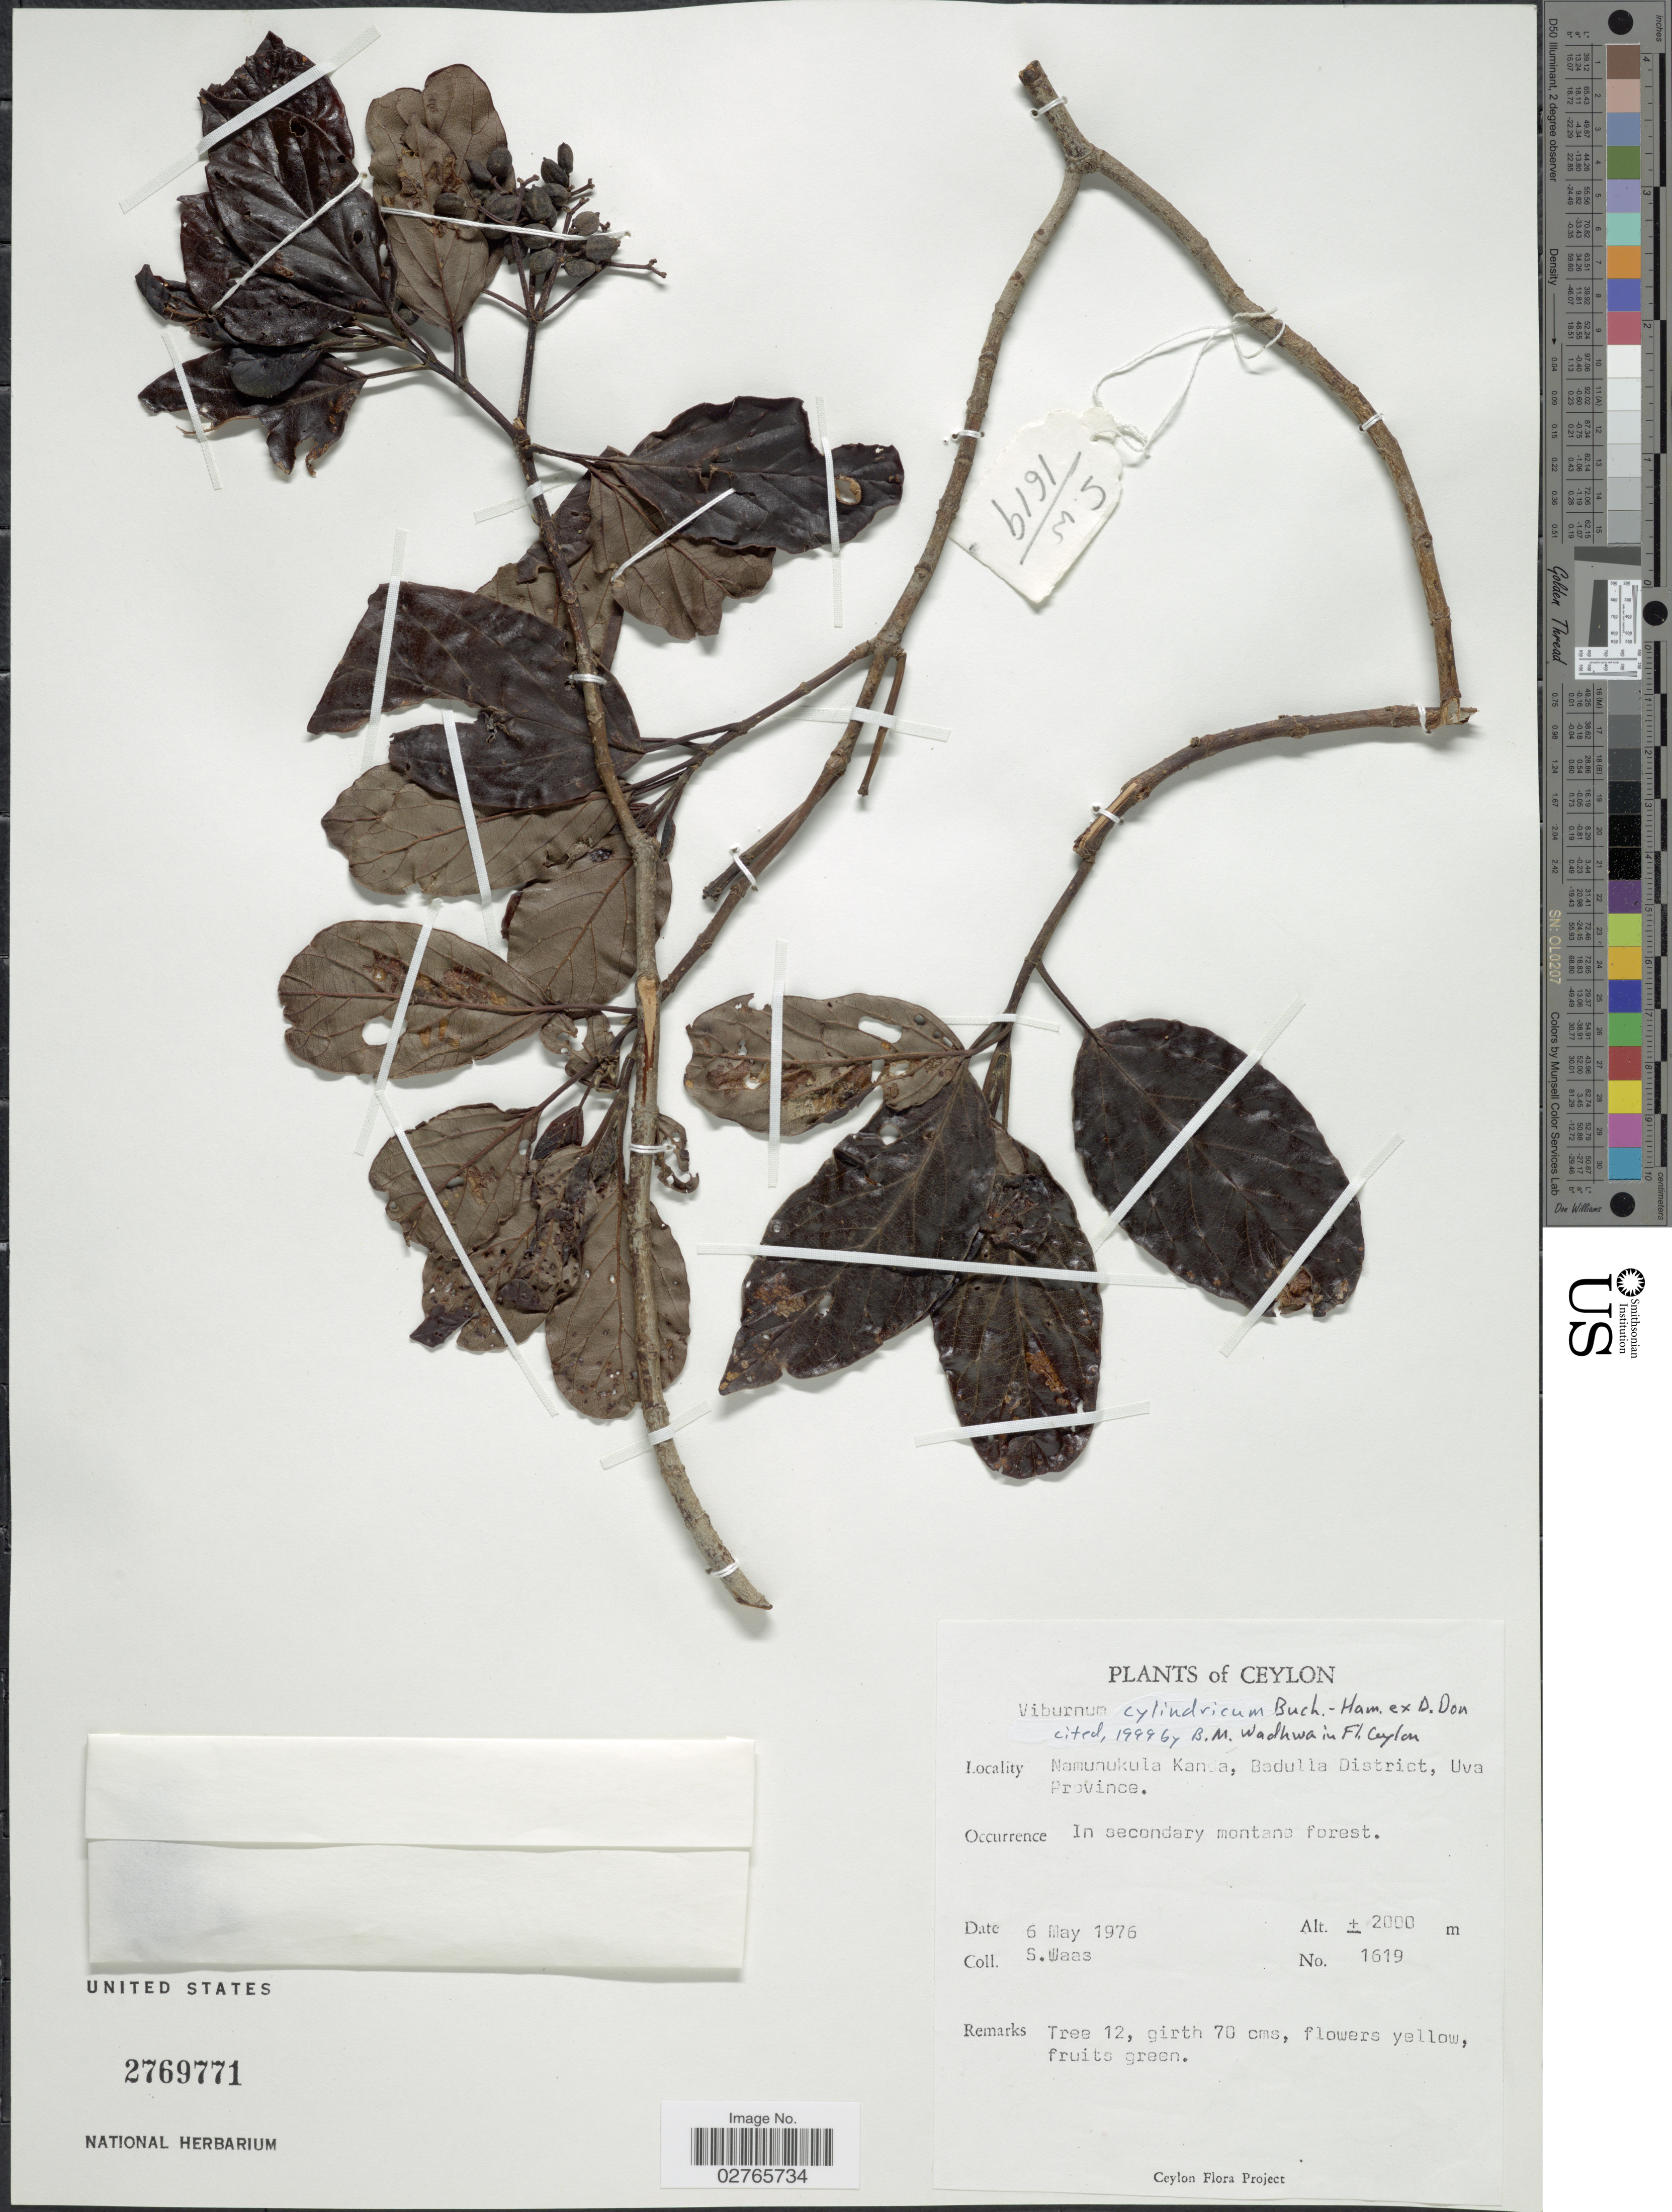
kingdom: Plantae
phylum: Tracheophyta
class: Magnoliopsida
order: Dipsacales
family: Viburnaceae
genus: Viburnum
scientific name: Viburnum cylindricum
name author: Buch.-Ham.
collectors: S. Waas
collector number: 1619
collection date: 1976-05-06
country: Sri Lanka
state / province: Uva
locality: Ceylon. Namunukula Kanda, Badulla District, Uva Province.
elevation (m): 2000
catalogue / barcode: US 2769771